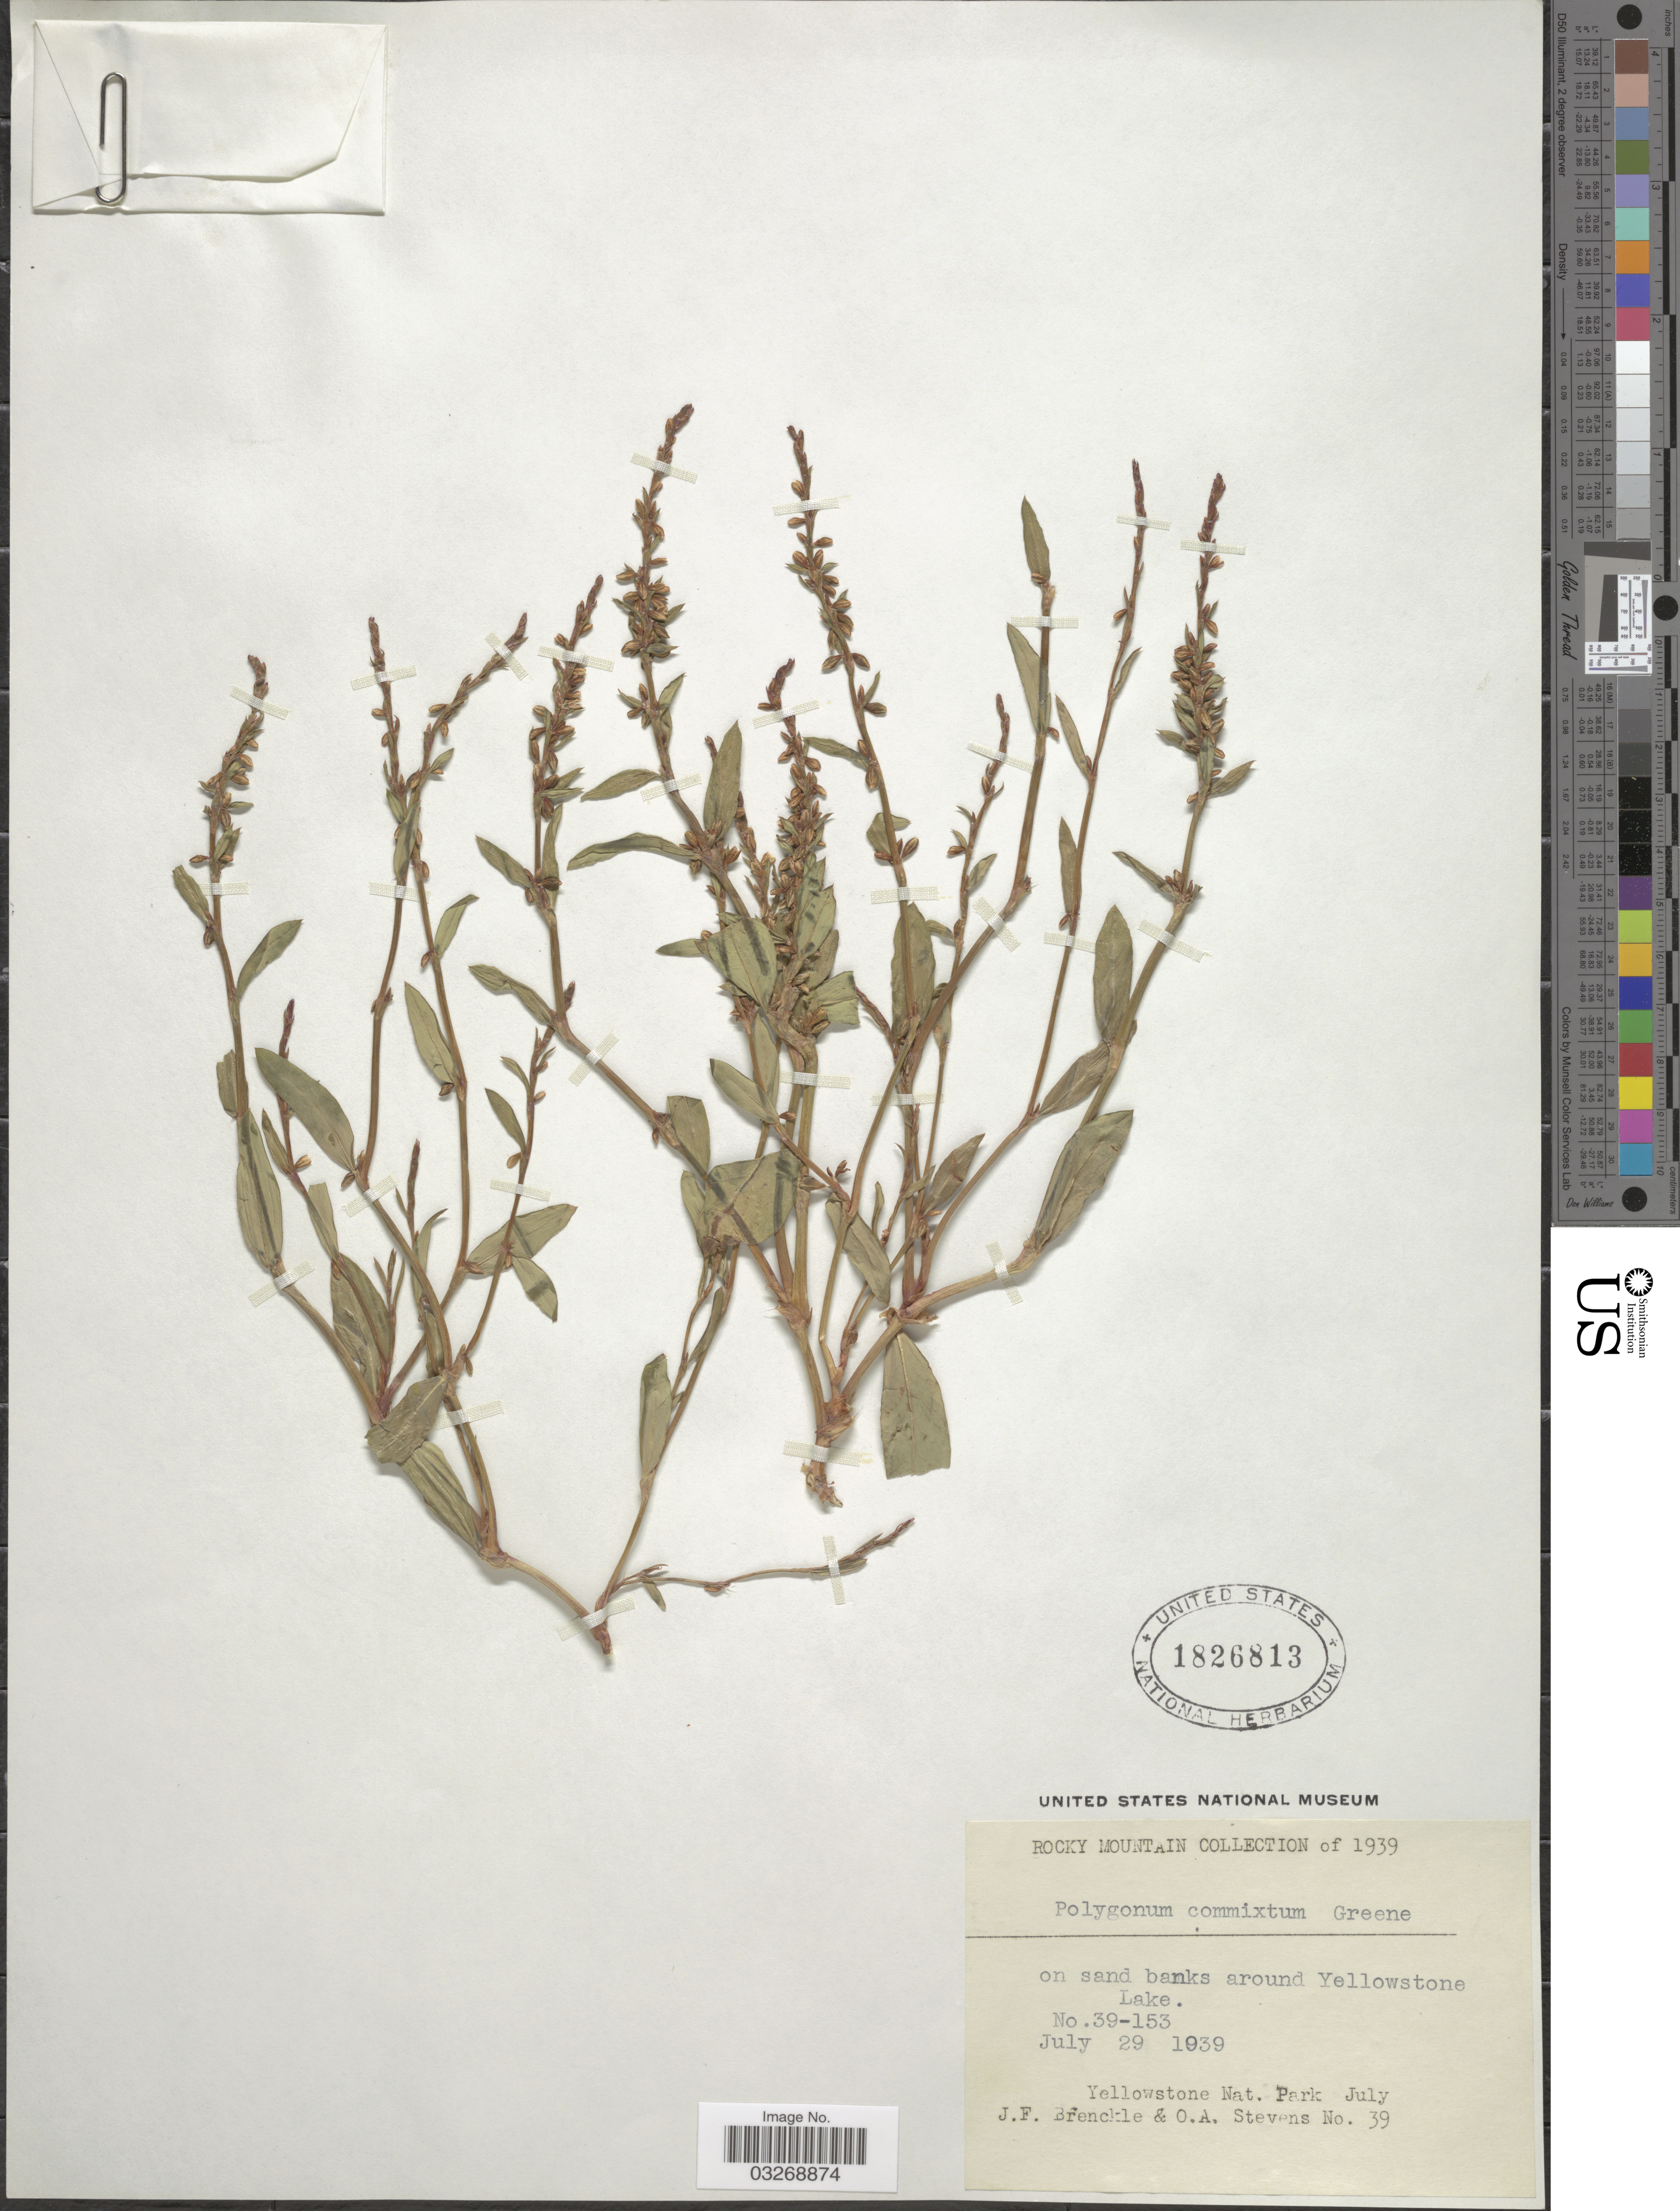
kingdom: Plantae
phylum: Tracheophyta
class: Magnoliopsida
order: Caryophyllales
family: Polygonaceae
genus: Polygonum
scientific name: Polygonum commixtum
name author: S.W. Greene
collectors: J. Brenckle & O. A. Stevens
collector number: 39-153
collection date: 1939-07-29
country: United States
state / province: Wyoming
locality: Rocky Mountain. On sand banks around Yellowstone Lake. Yellowstone Nat. Park.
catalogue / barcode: US 1826813